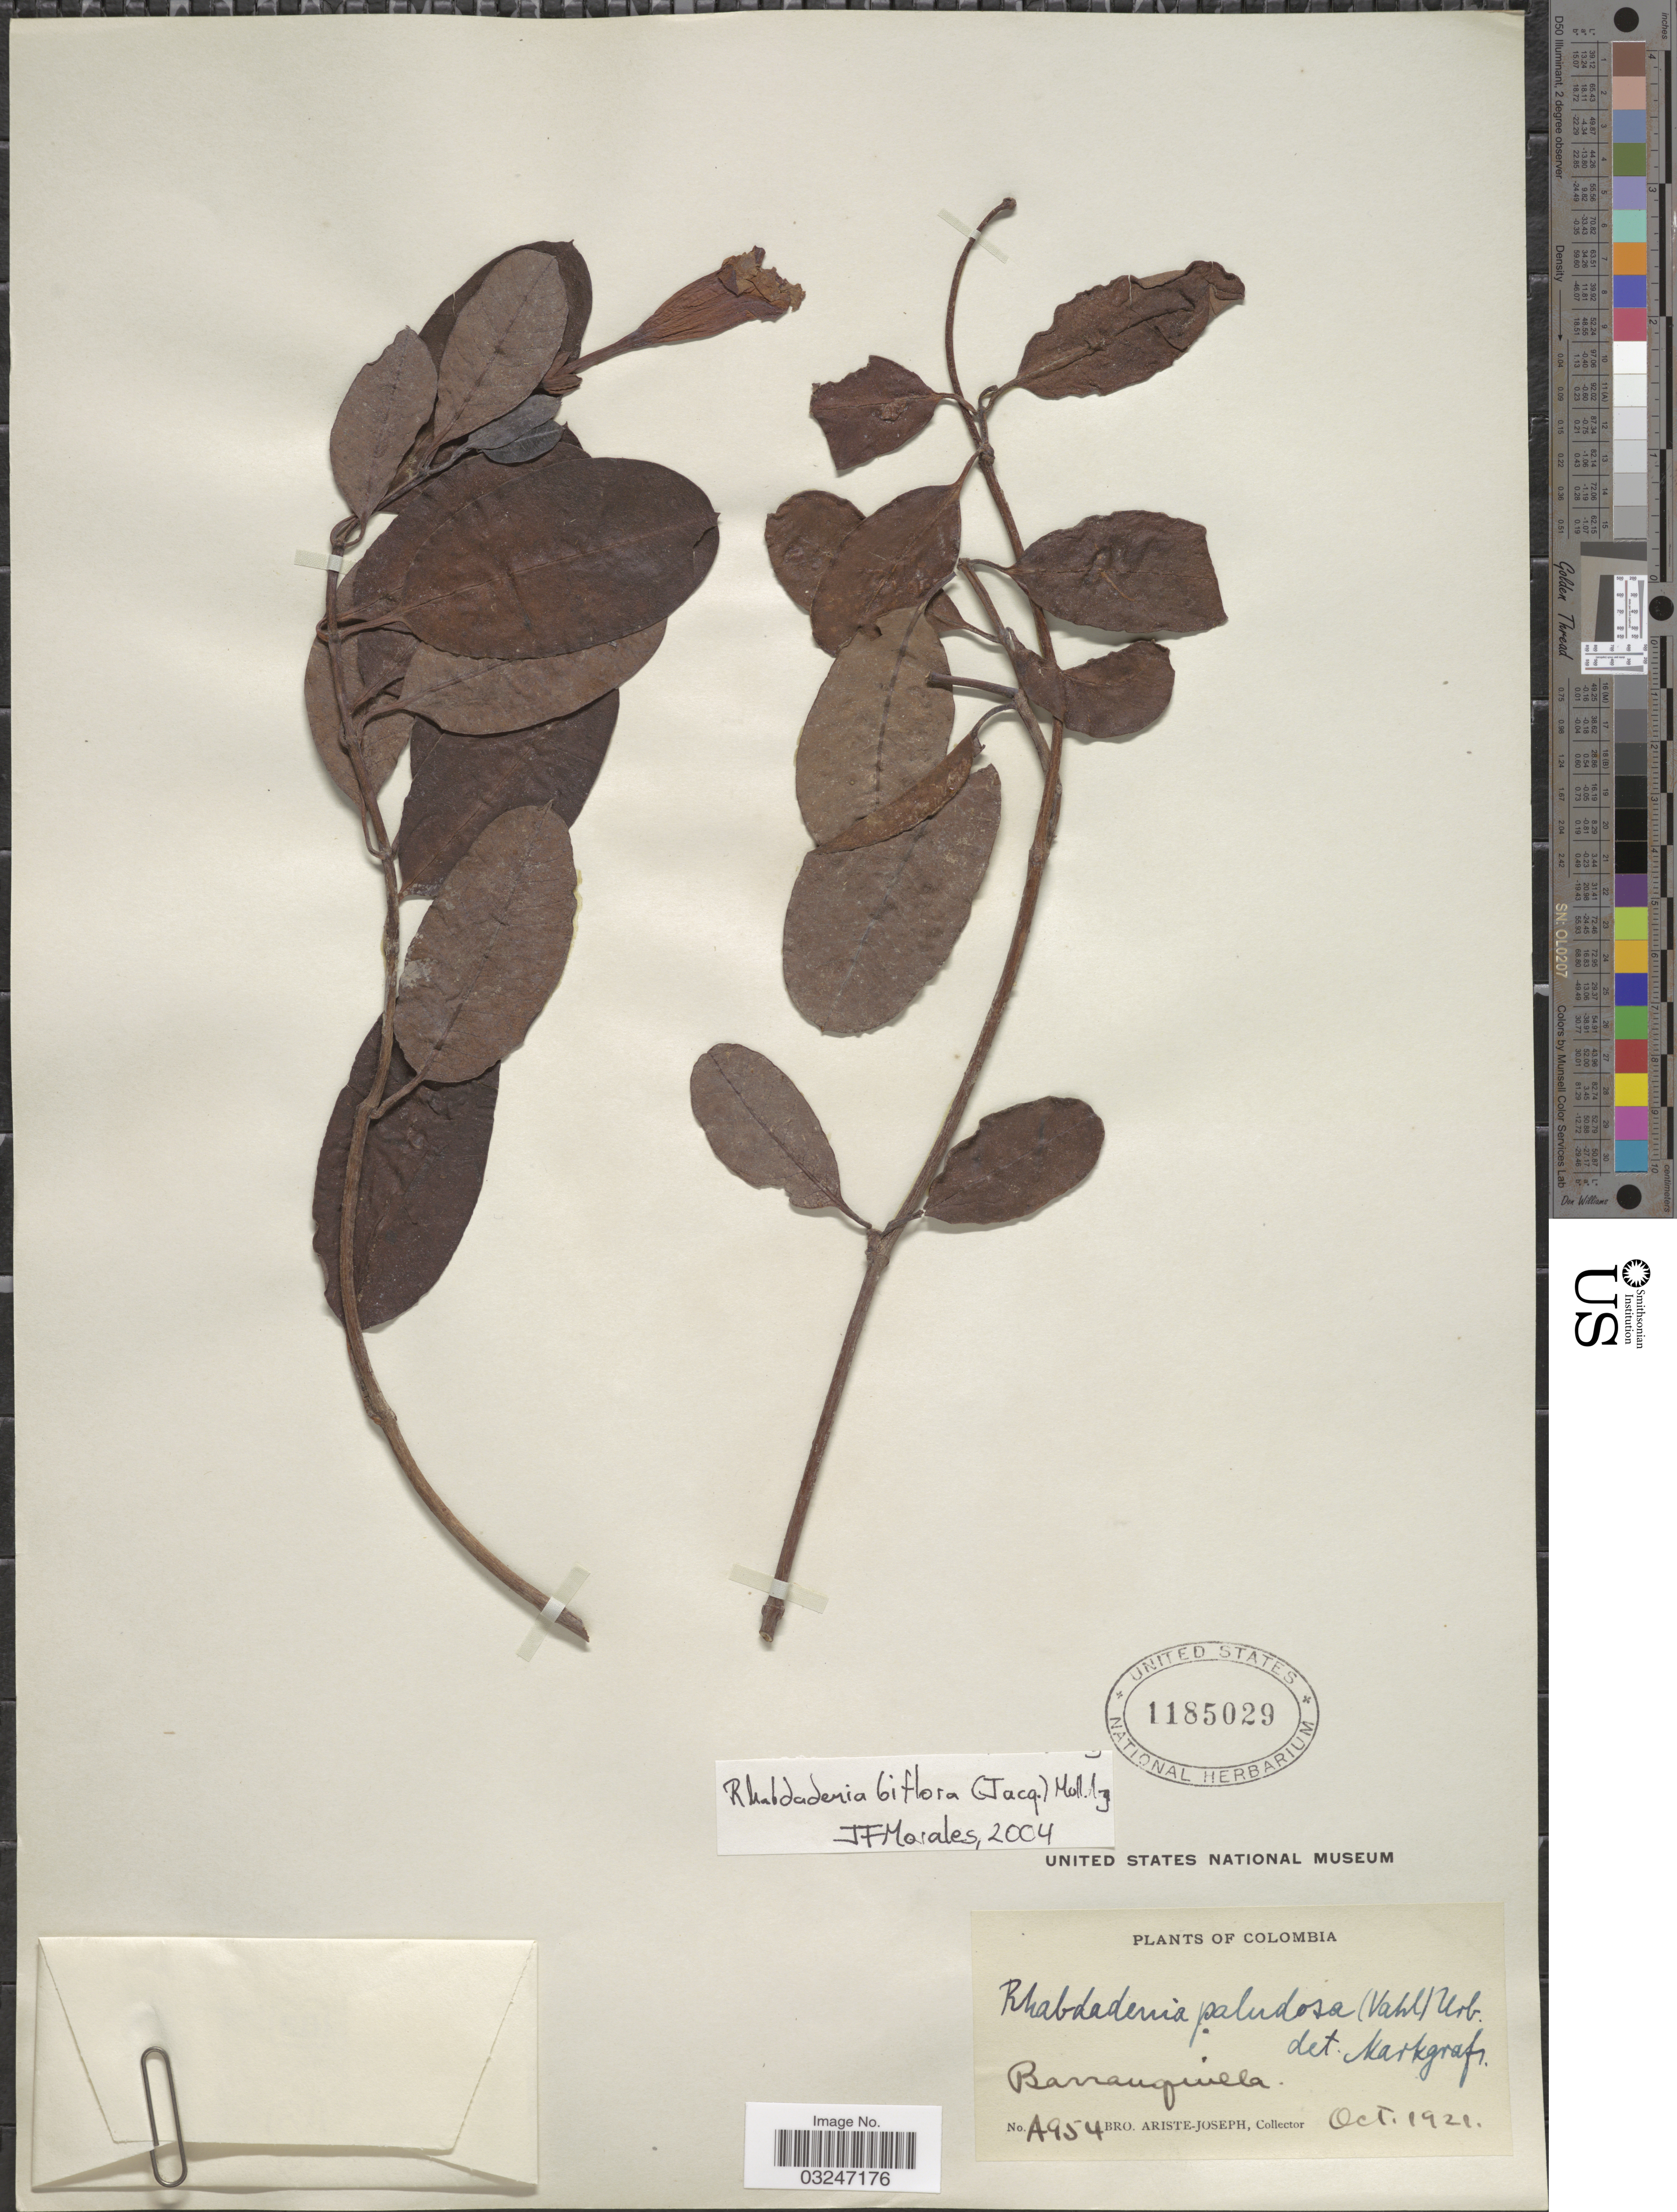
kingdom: Plantae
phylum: Tracheophyta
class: Magnoliopsida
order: Gentianales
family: Apocynaceae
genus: Rhabdadenia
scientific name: Rhabdadenia biflora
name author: (Jacq.) Müll. Arg.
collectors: Bro. Ariste-Joseph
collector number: A954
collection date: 1921-10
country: Colombia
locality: Barranquilla.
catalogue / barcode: US 1185029